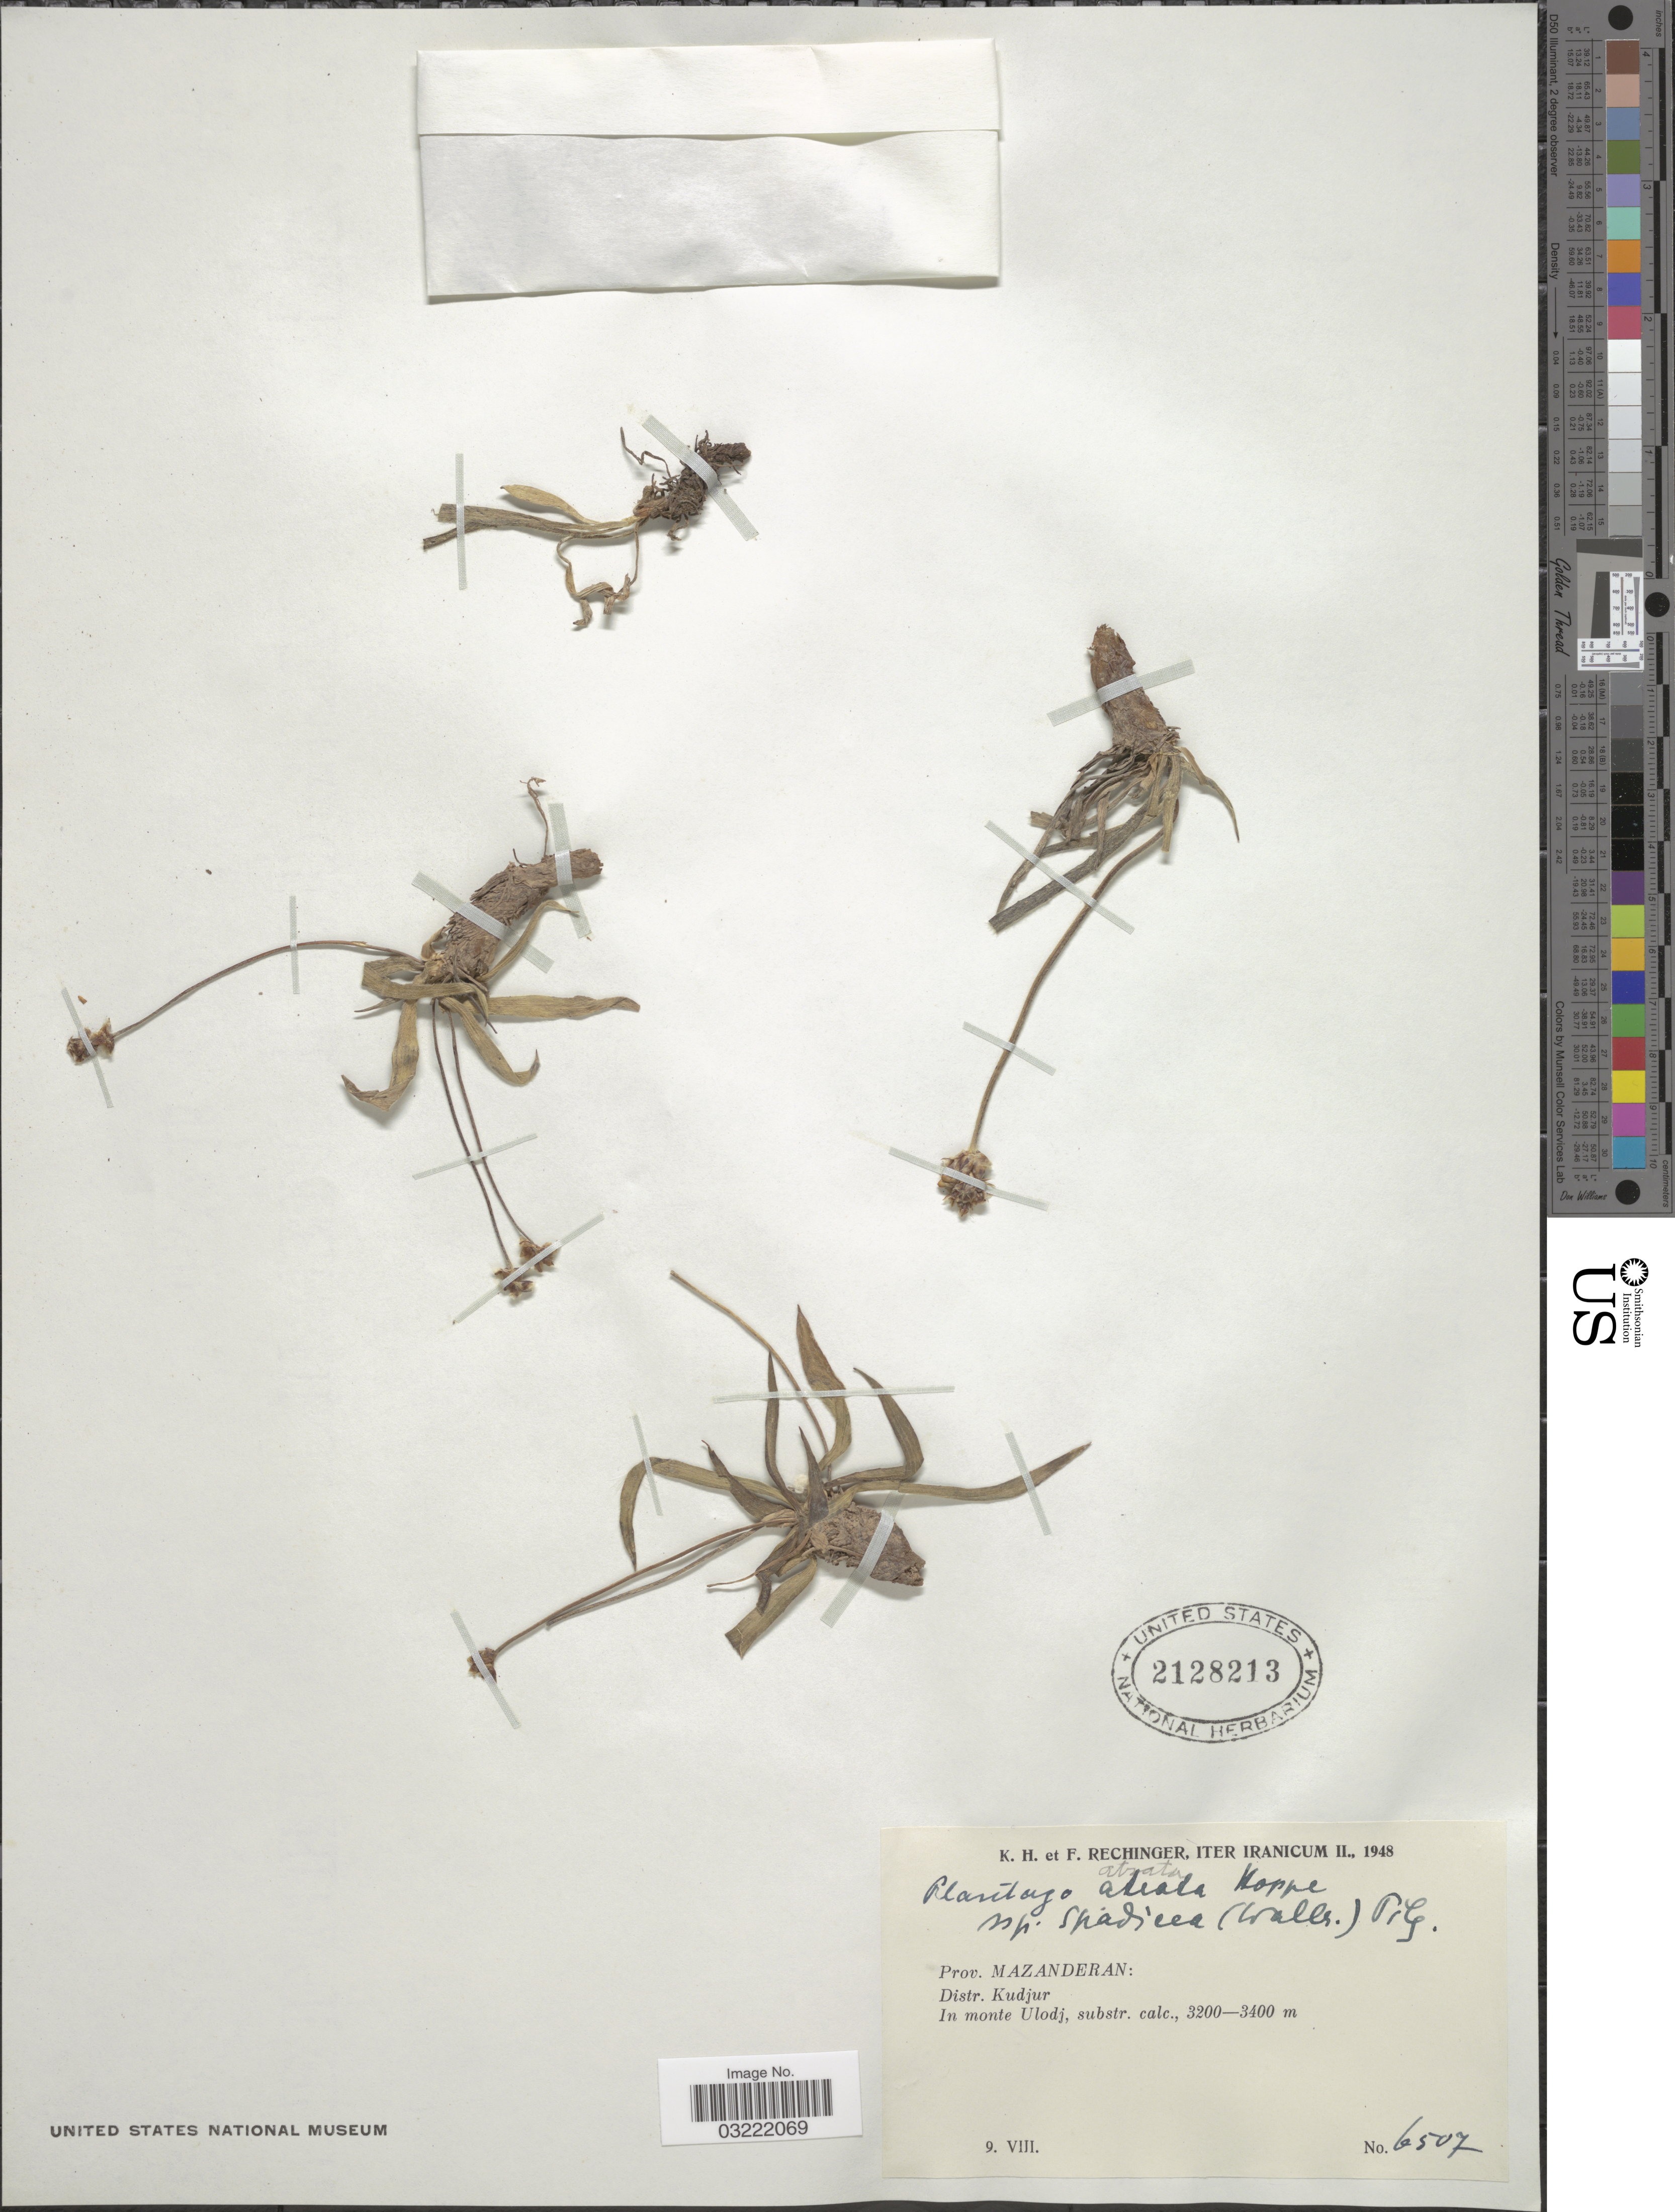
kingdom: Plantae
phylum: Tracheophyta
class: Magnoliopsida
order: Lamiales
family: Plantaginaceae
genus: Plantago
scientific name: Plantago atrata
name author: Hoppe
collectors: K. H. Rechinger & F. Rechinger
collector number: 6507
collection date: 1948-08-09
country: Iran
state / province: Mazandaran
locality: Distr. Kudjur. In monte Ulodj.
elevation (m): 3200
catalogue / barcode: US 2128213